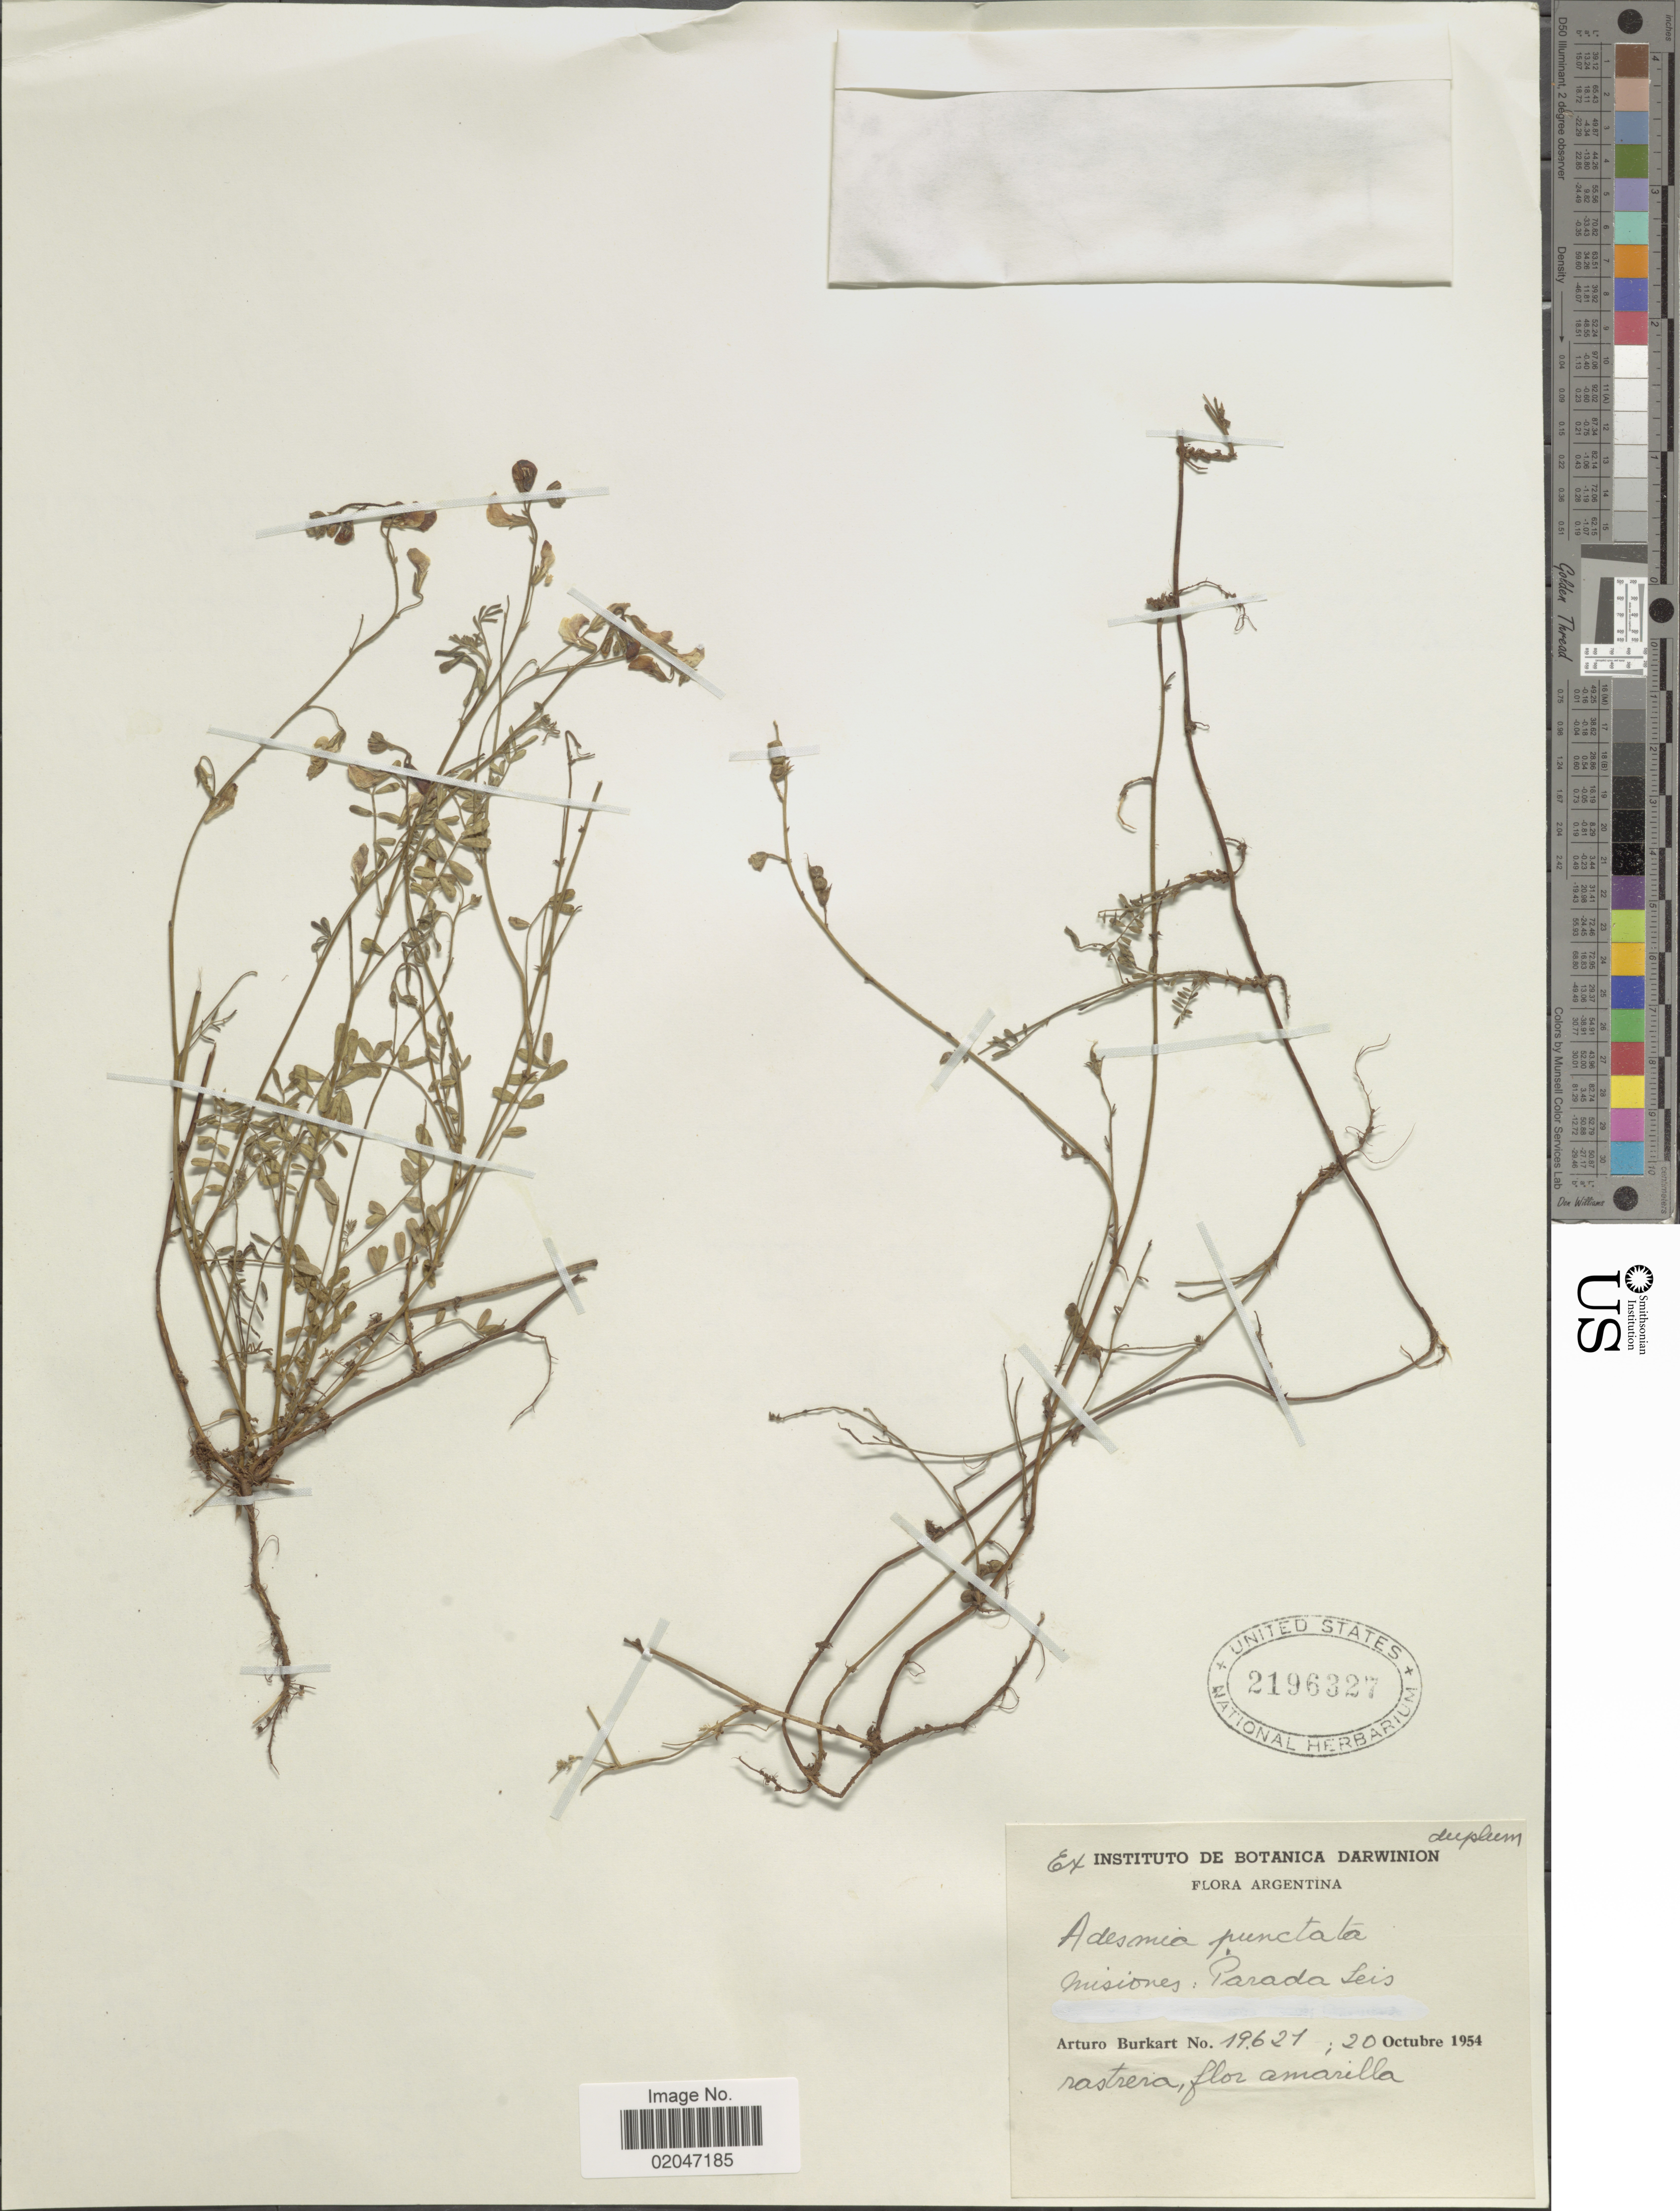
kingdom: Plantae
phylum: Tracheophyta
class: Magnoliopsida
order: Fabales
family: Fabaceae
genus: Adesmia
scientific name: Adesmia punctata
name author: (Poir.) DC.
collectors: A. E. Burkart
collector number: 19621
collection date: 1954-10-20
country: Argentina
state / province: Misiones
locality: Parada Seis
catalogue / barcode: US 2196327